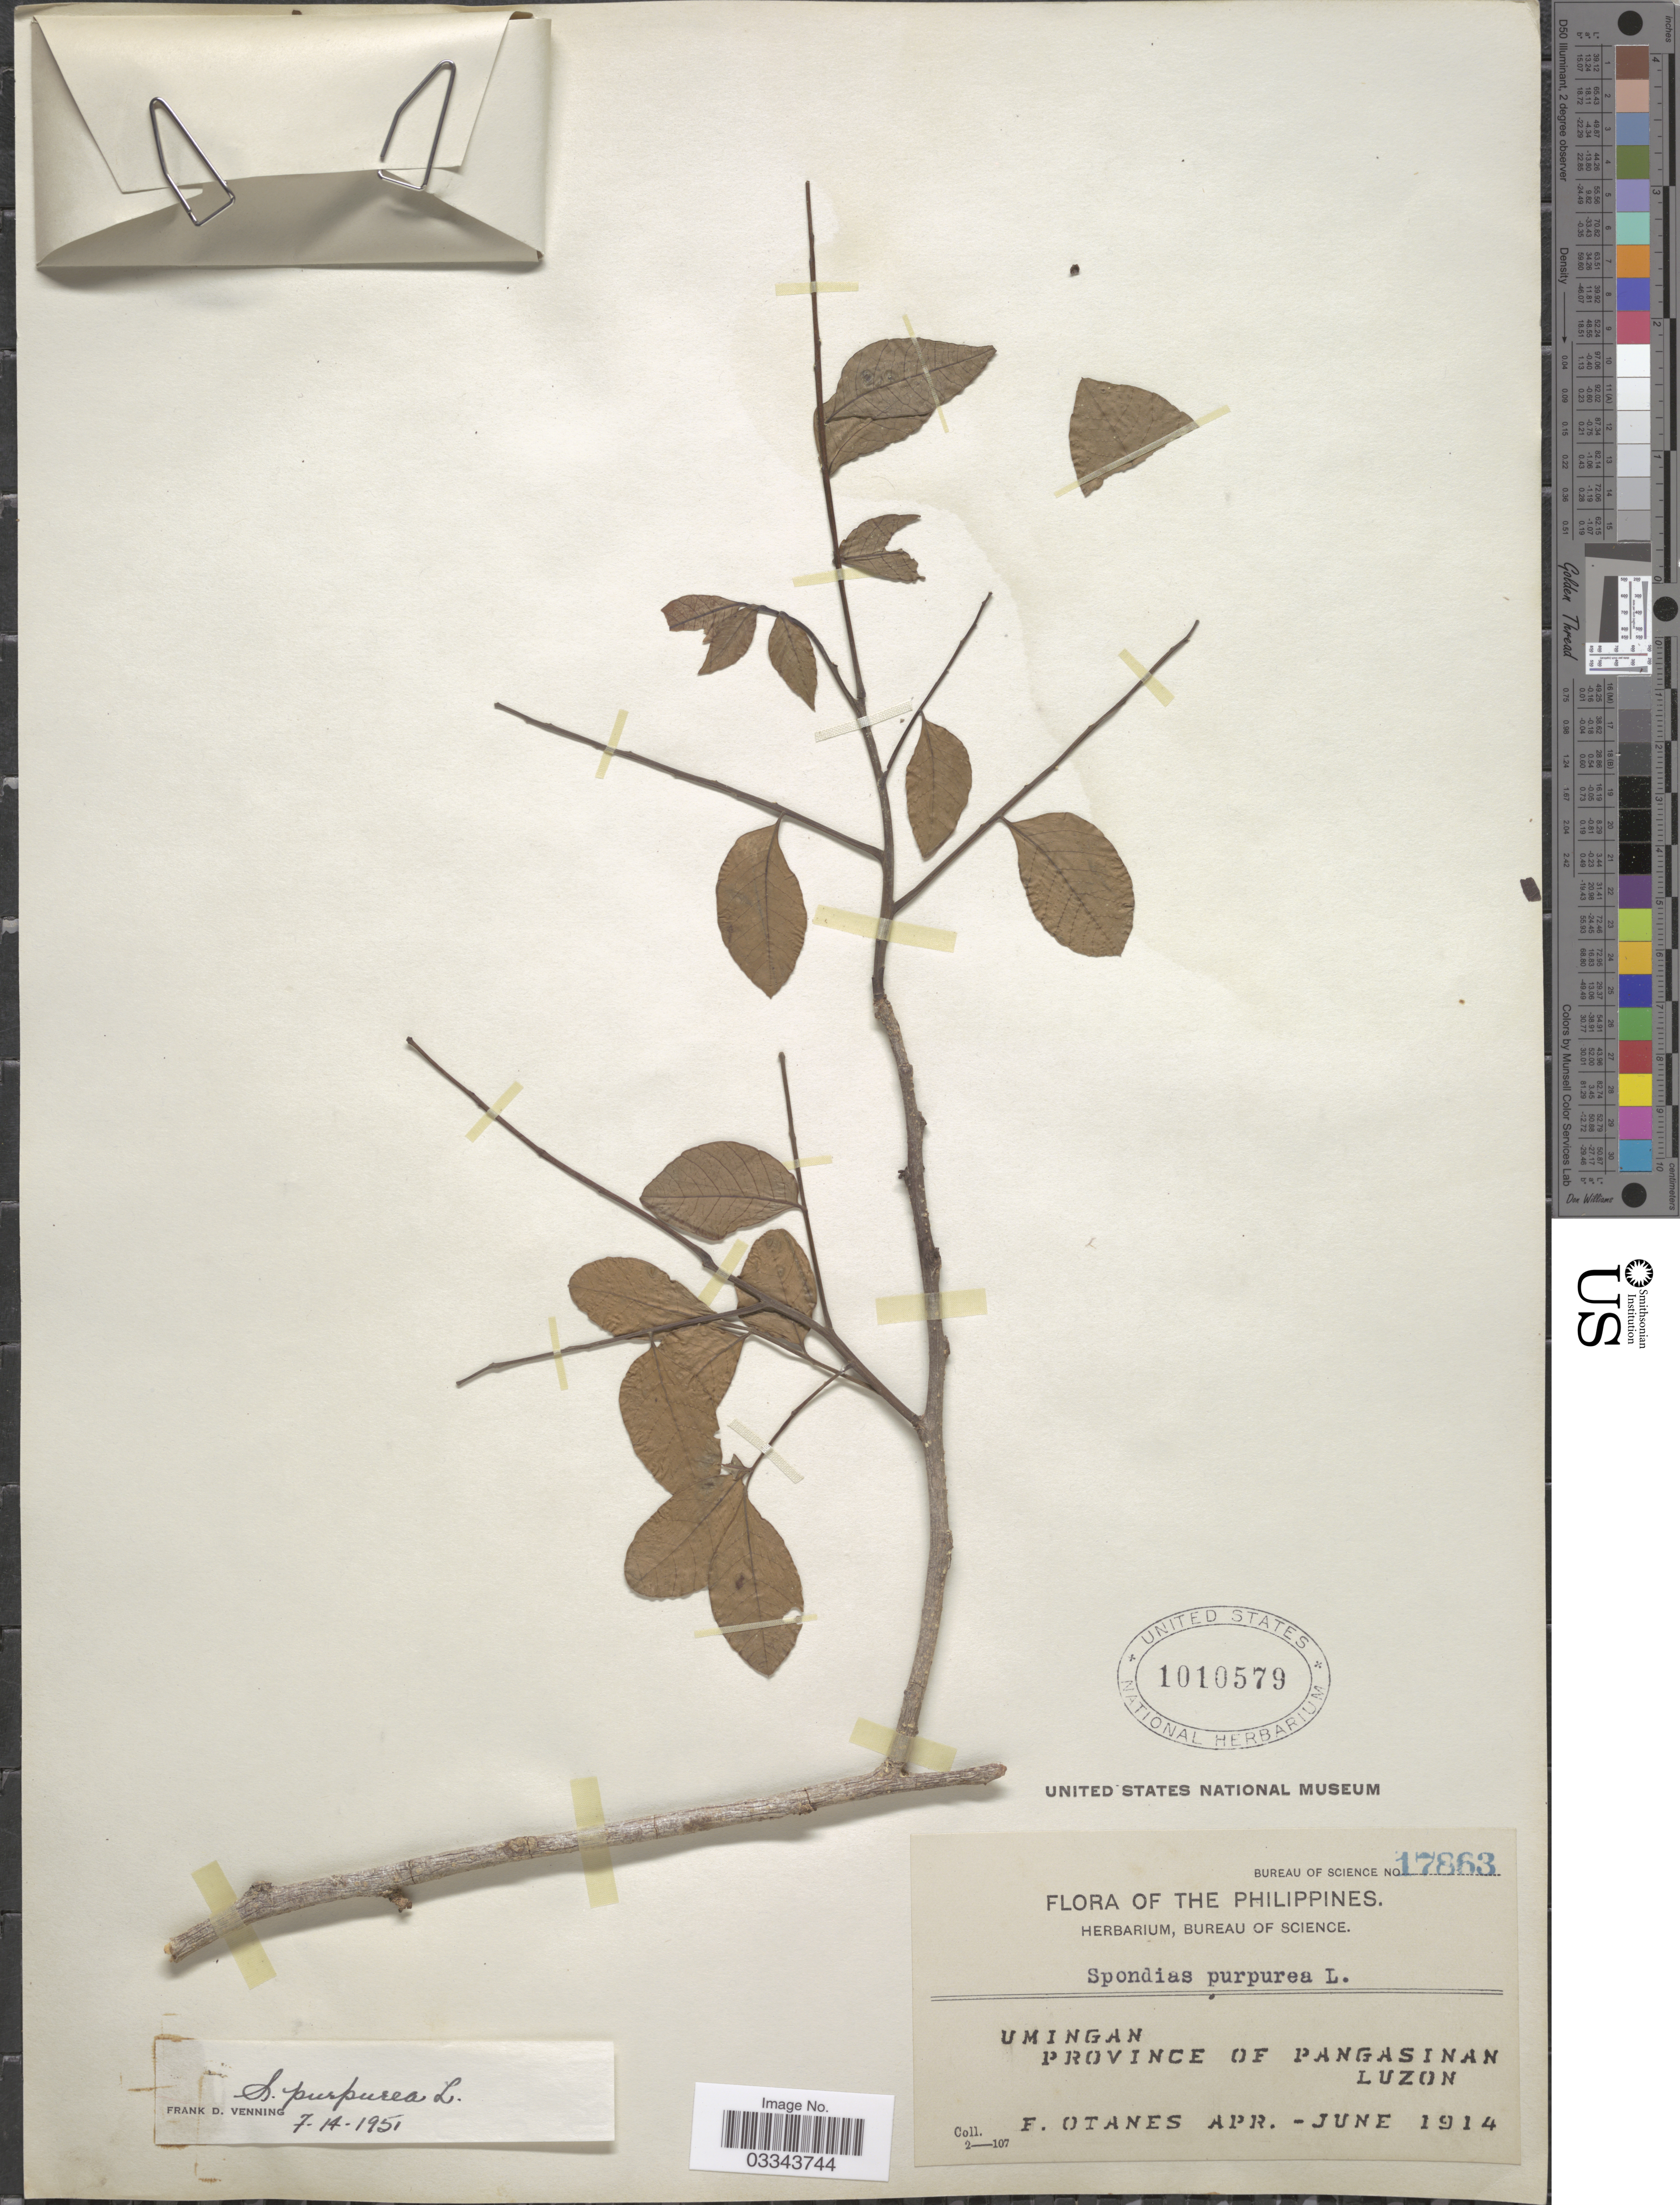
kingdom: Plantae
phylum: Tracheophyta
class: Magnoliopsida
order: Sapindales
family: Anacardiaceae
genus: Spondias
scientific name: Spondias purpurea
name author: L.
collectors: F. Q. Otanes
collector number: Bureau of Science 17863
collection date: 1914-04/1914-06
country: Philippines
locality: Umingan. Province of Pangasinan. Luzon.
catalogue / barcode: US 1010579